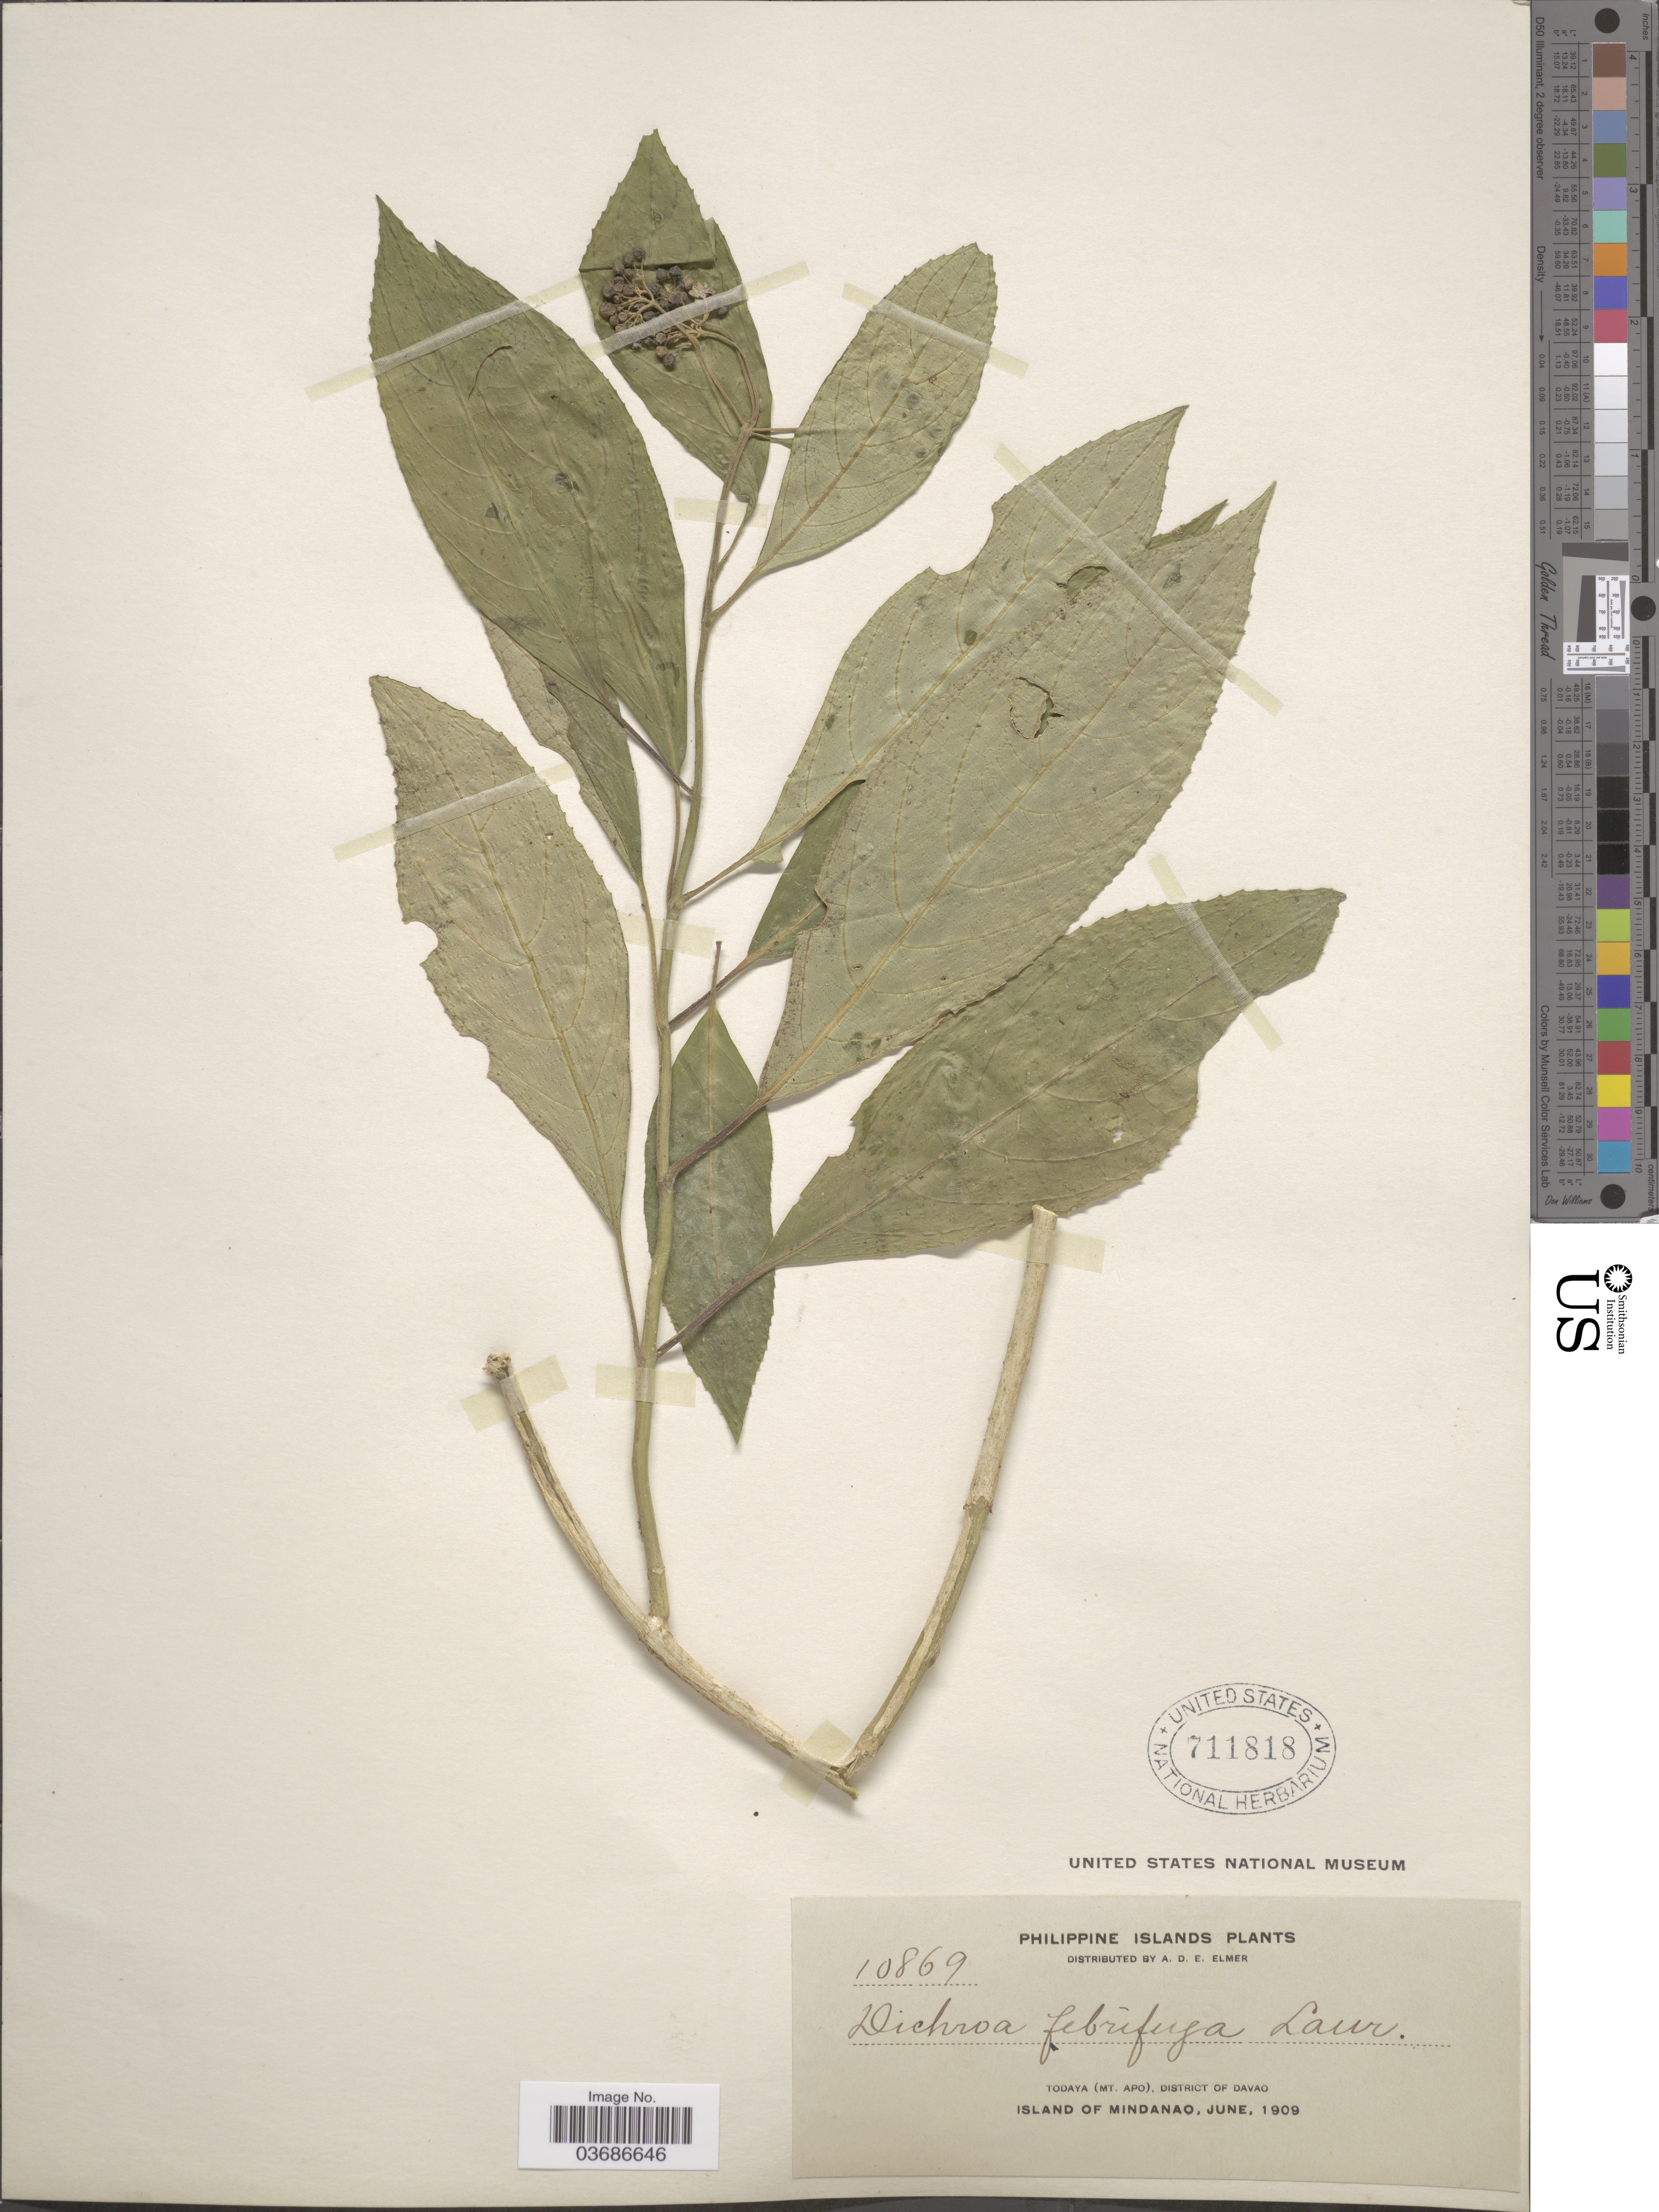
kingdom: Plantae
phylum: Tracheophyta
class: Magnoliopsida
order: Cornales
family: Hydrangeaceae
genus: Hydrangea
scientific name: Hydrangea febrifuga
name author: (Lour.) Y. De Smet & C. Granados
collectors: A. D. E. Elmer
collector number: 10869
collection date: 1909-06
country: Philippines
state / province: Davao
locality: Philippine Islands. Todaya (Mt. Apo), District of Davao. Island of Mindanao.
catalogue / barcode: US 711818